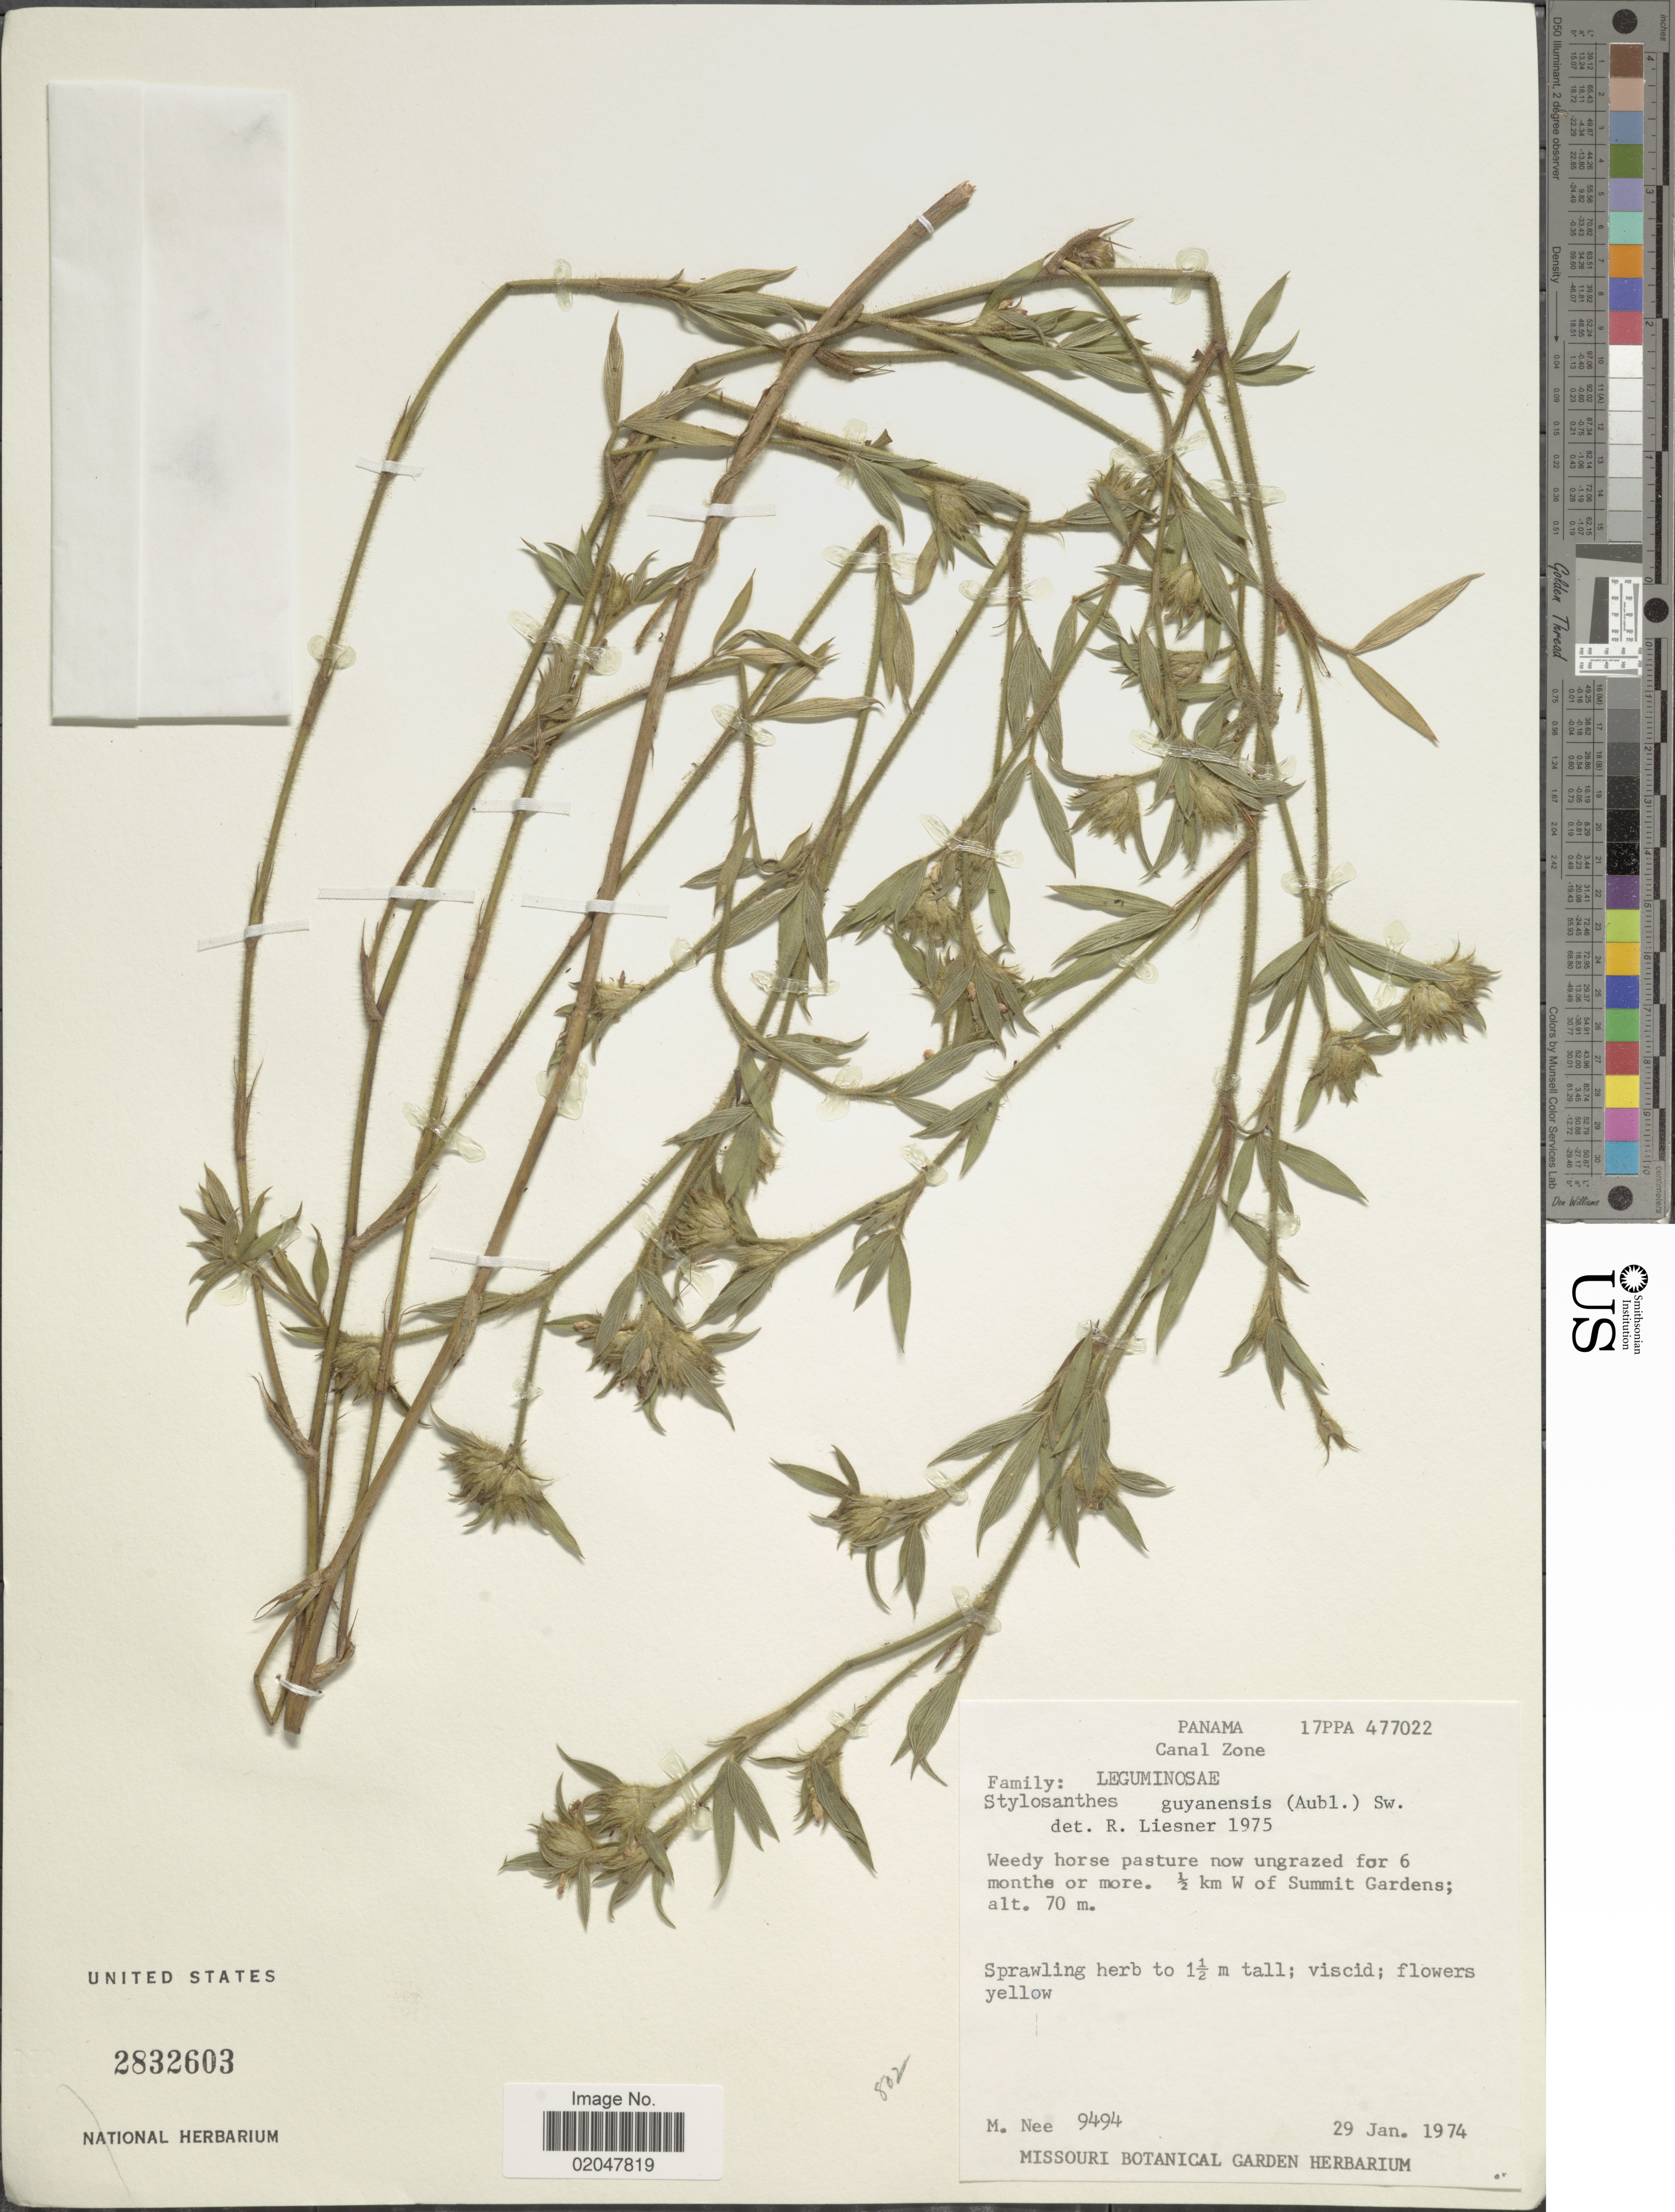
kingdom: Plantae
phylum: Tracheophyta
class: Magnoliopsida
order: Fabales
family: Fabaceae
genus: Stylosanthes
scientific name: Stylosanthes guianensis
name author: (Aubl.) Sw.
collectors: M. Nee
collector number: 9494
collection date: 1974-01-29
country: Panama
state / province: Colón / Panamá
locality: Canal Zone, ½ km W of Summit Gardens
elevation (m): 70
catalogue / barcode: US 2832603